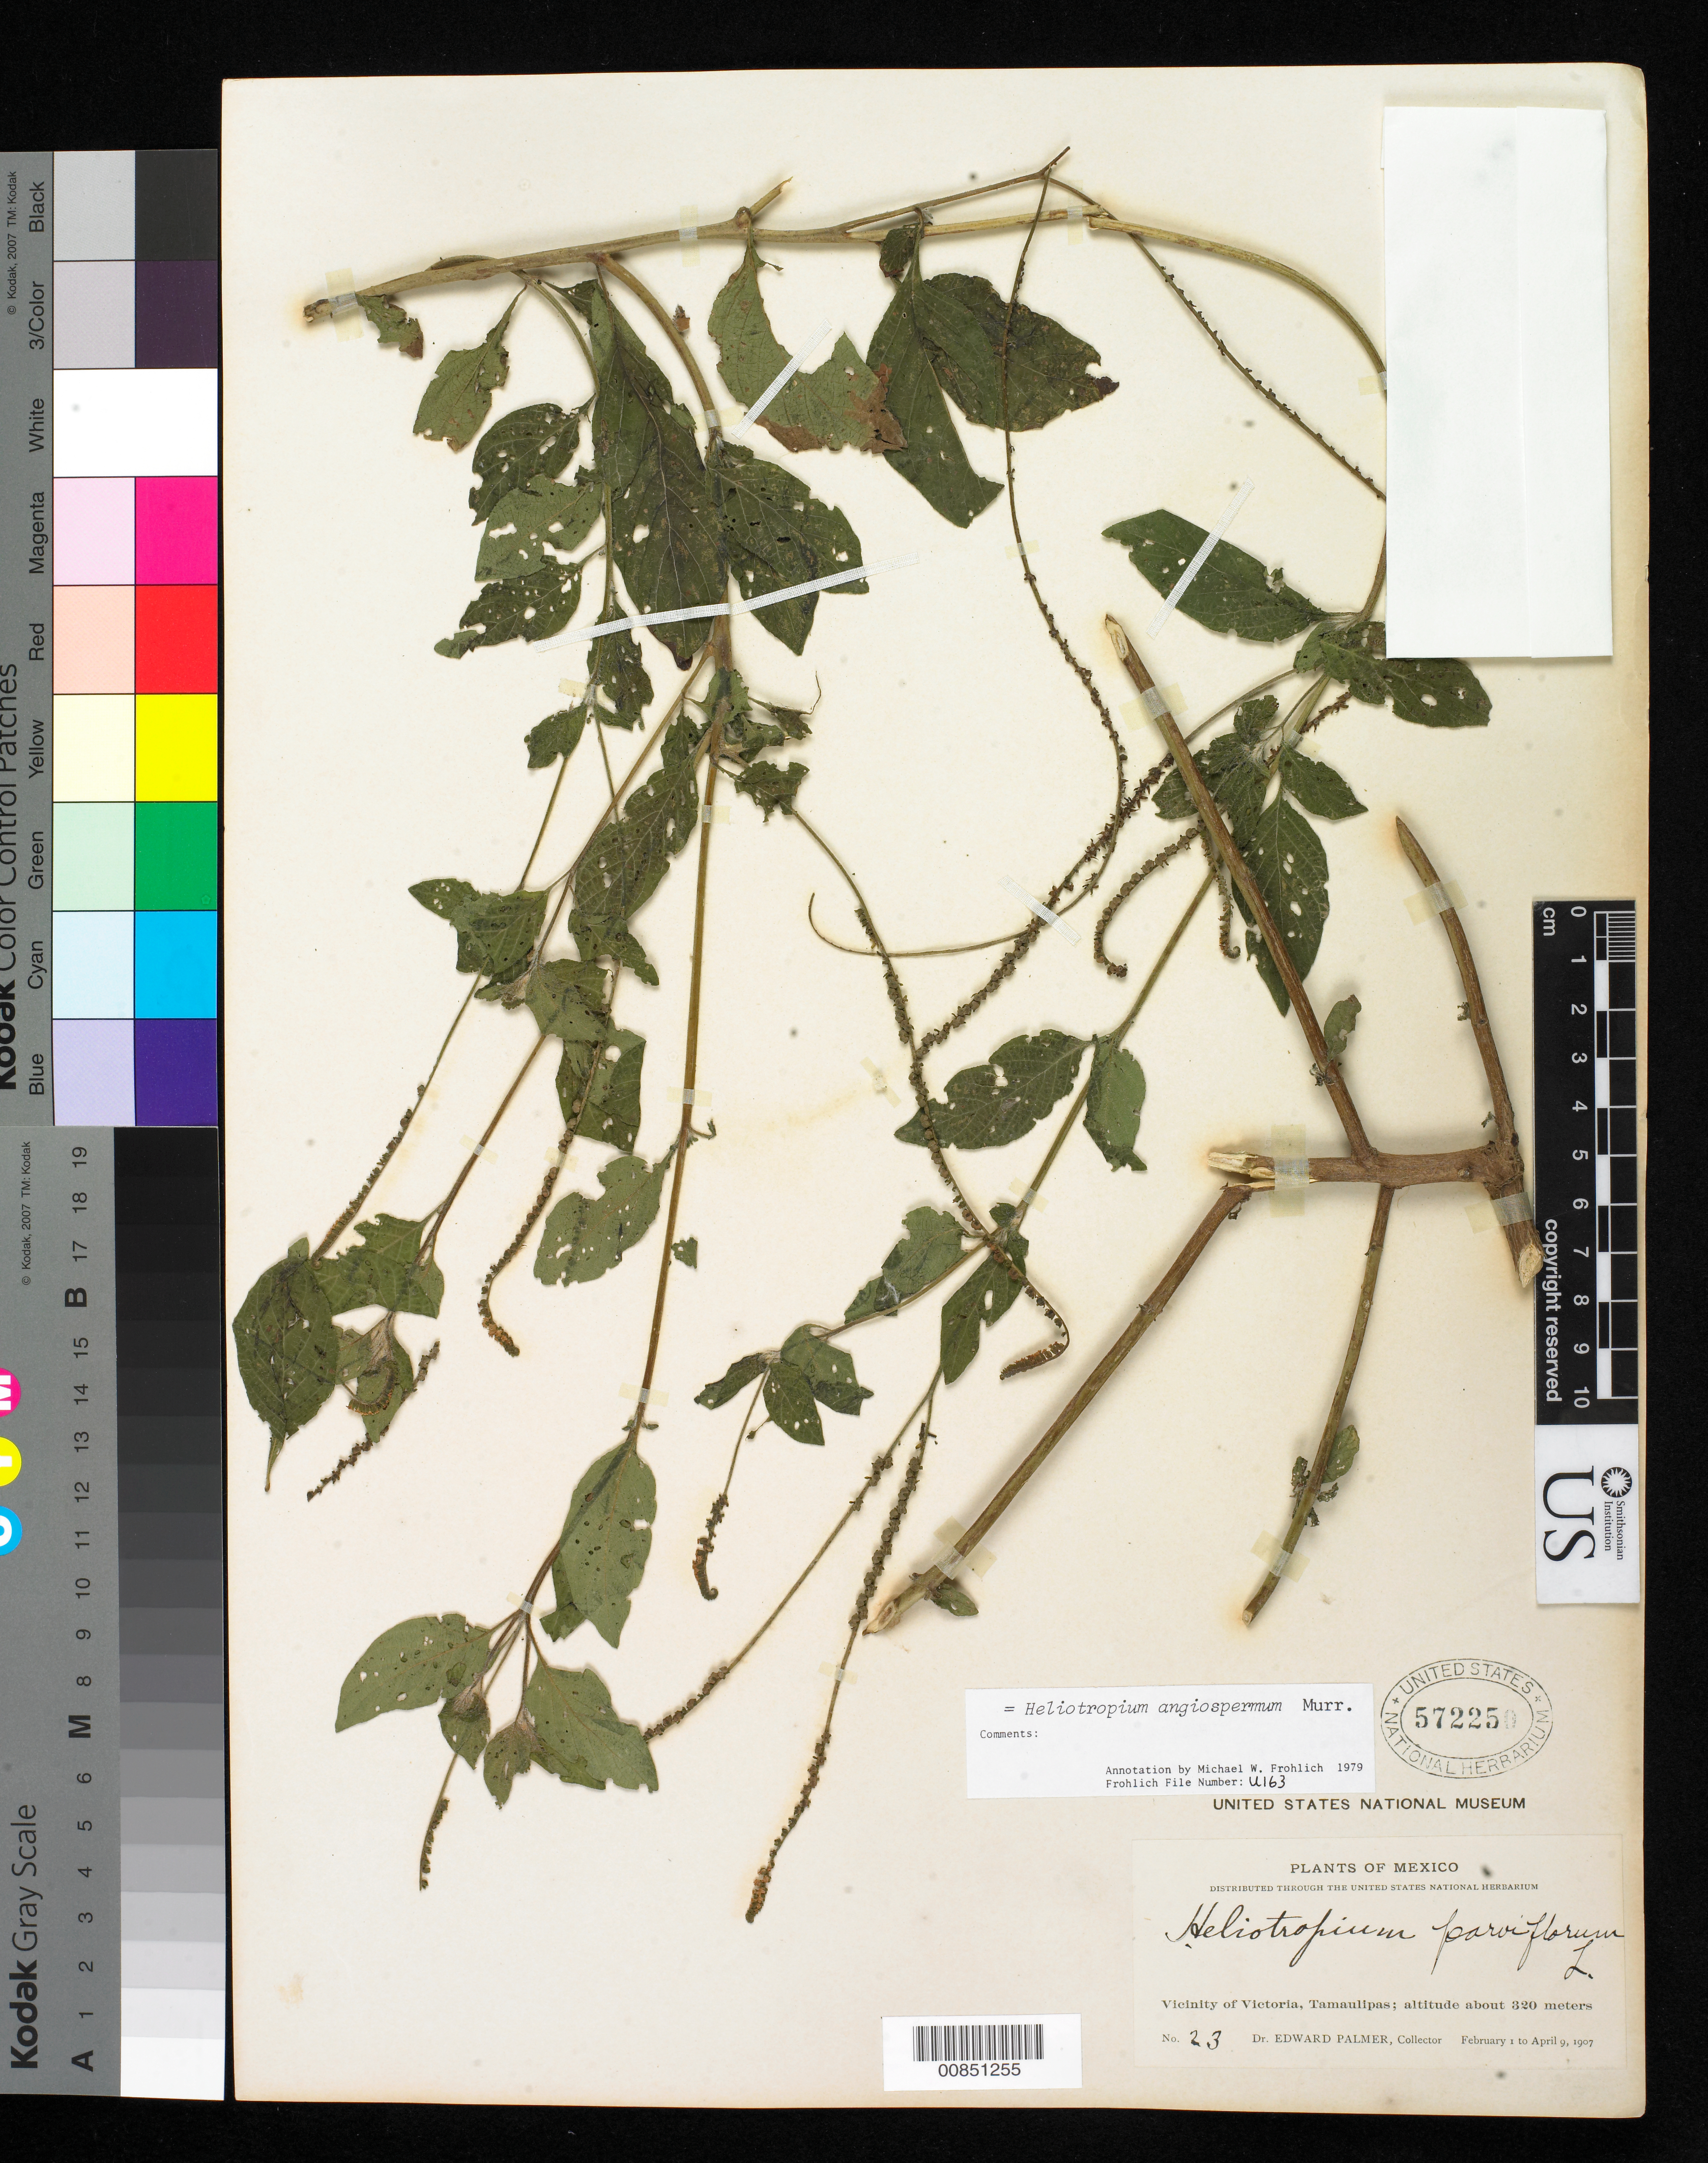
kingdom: Plantae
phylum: Tracheophyta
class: Magnoliopsida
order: Boraginales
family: Heliotropiaceae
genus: Heliotropium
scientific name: Heliotropium angiospermum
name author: Murray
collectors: E. Palmer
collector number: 23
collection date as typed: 01 Feb 1907 to 09 Apr 1907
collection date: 1907-02-01/1907-04-09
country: Mexico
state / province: Tamaulipas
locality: Vicinity of Victoria.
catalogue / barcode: US 572250